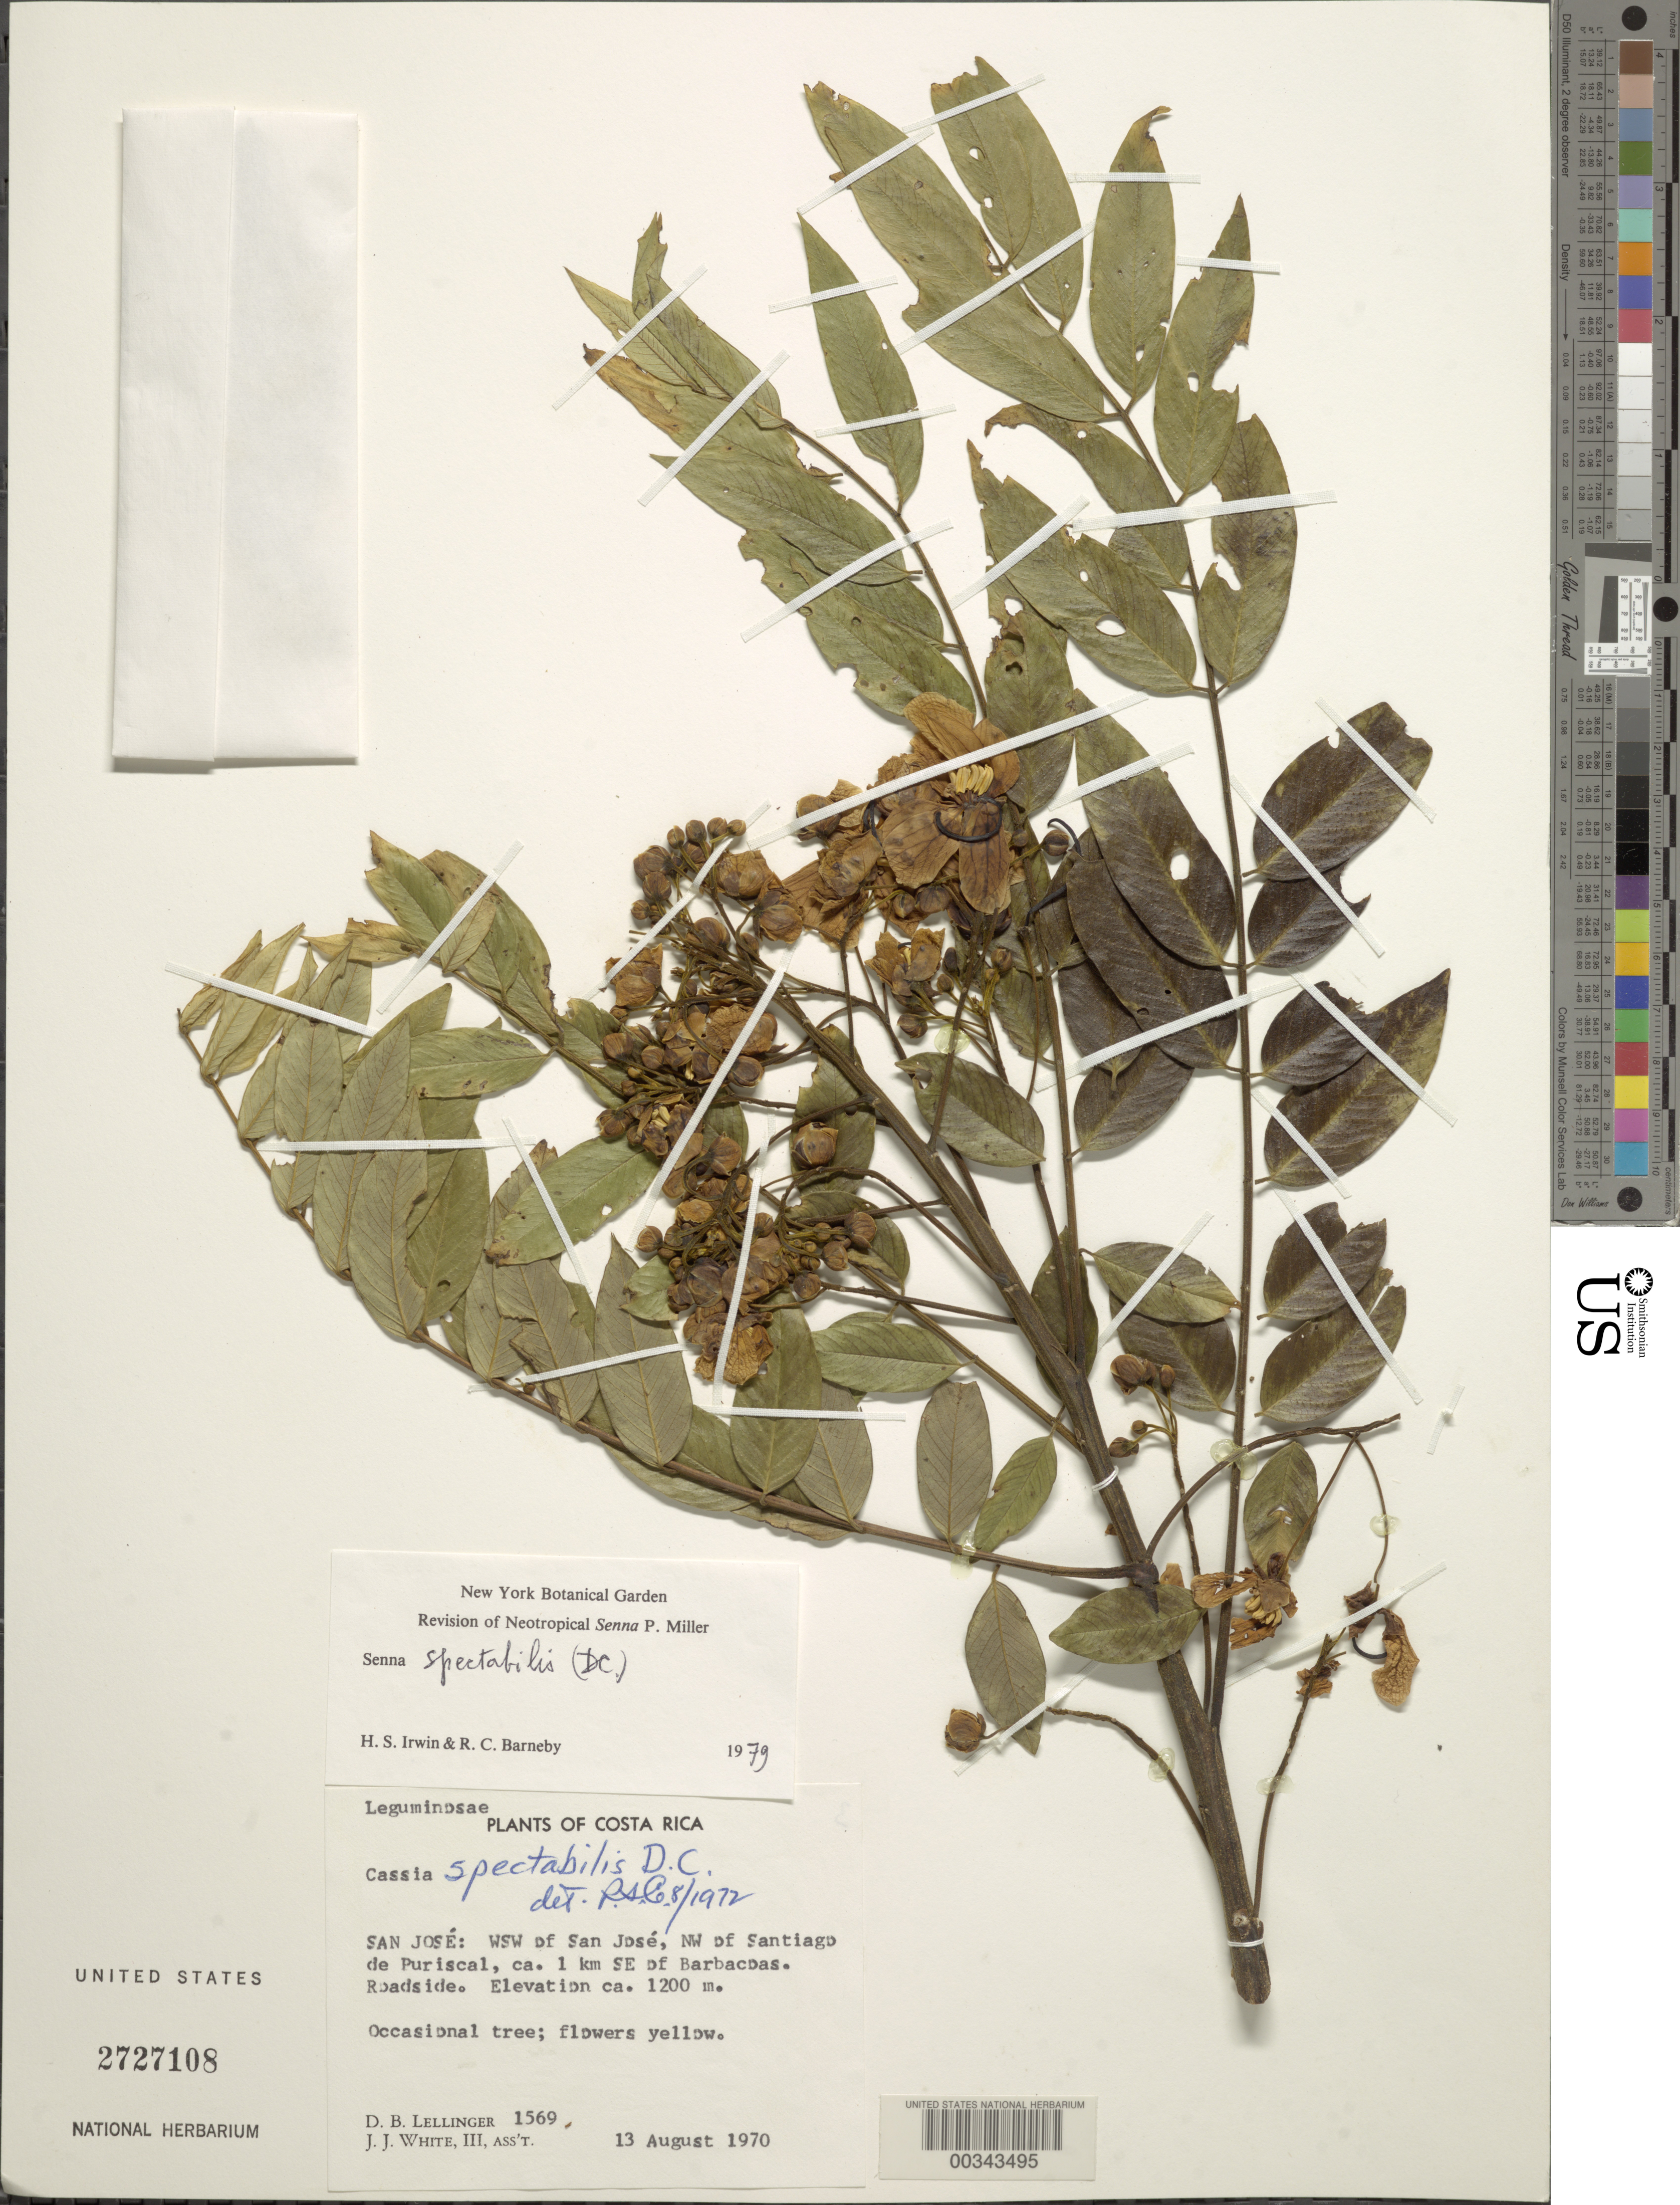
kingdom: Plantae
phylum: Tracheophyta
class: Magnoliopsida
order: Fabales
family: Fabaceae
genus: Senna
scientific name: Senna spectabilis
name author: (DC.) H.S. Irwin & Barneby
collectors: D. B. Lellinger & J. J. White III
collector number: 1569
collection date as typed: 13 Aug 1970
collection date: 1970-08-13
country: Costa Rica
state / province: San José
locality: Wsw of san jose, nw of santiago de puriscal, ca 1 km se of barbacbas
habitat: Roadside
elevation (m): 1200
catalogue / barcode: US 2727108